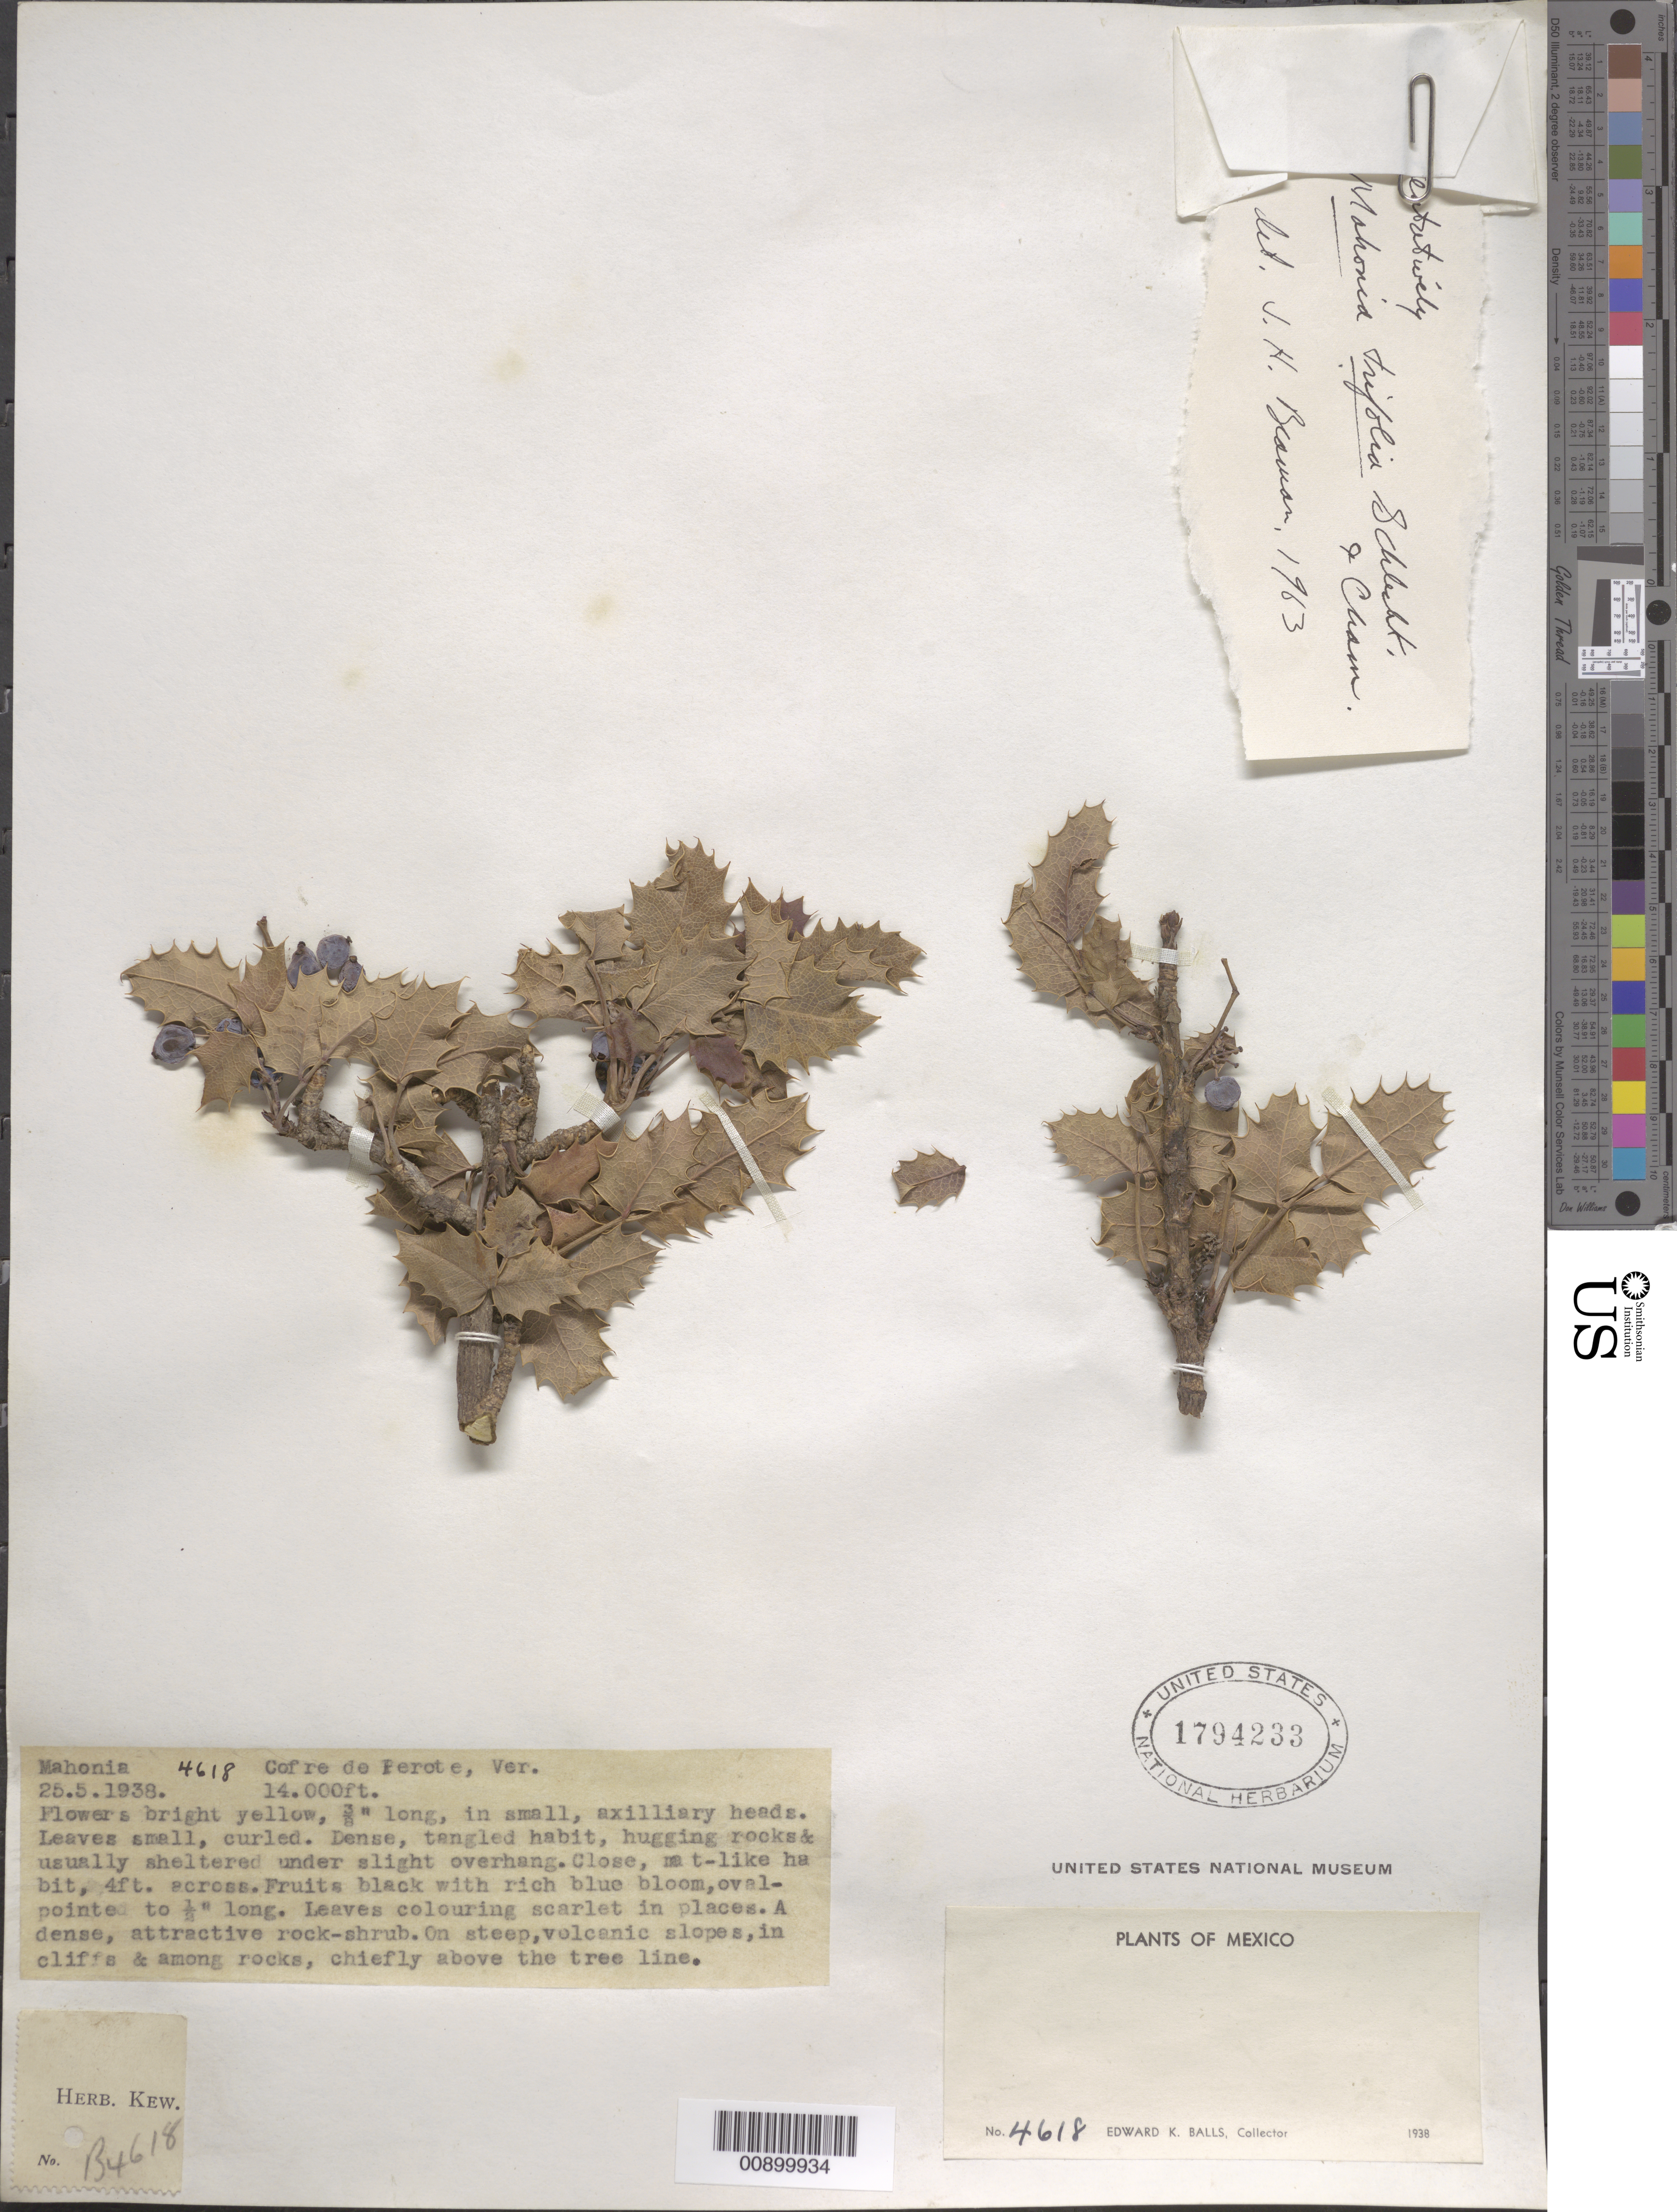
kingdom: Plantae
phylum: Tracheophyta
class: Magnoliopsida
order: Ranunculales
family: Berberidaceae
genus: Mahonia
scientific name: Mahonia trifolia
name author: Cham. & Schult.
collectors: E. K. Balls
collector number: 4618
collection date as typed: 25 May 1938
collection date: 1938-05-25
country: Mexico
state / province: Veracruz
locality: Cofre de Perote, Veracruz.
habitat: On steep, volcanic slopes in cliffs & among rocks, chiefly above the tree line. Hugging rocks & usually sheltered under ..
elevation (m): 4267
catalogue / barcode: US 1794233